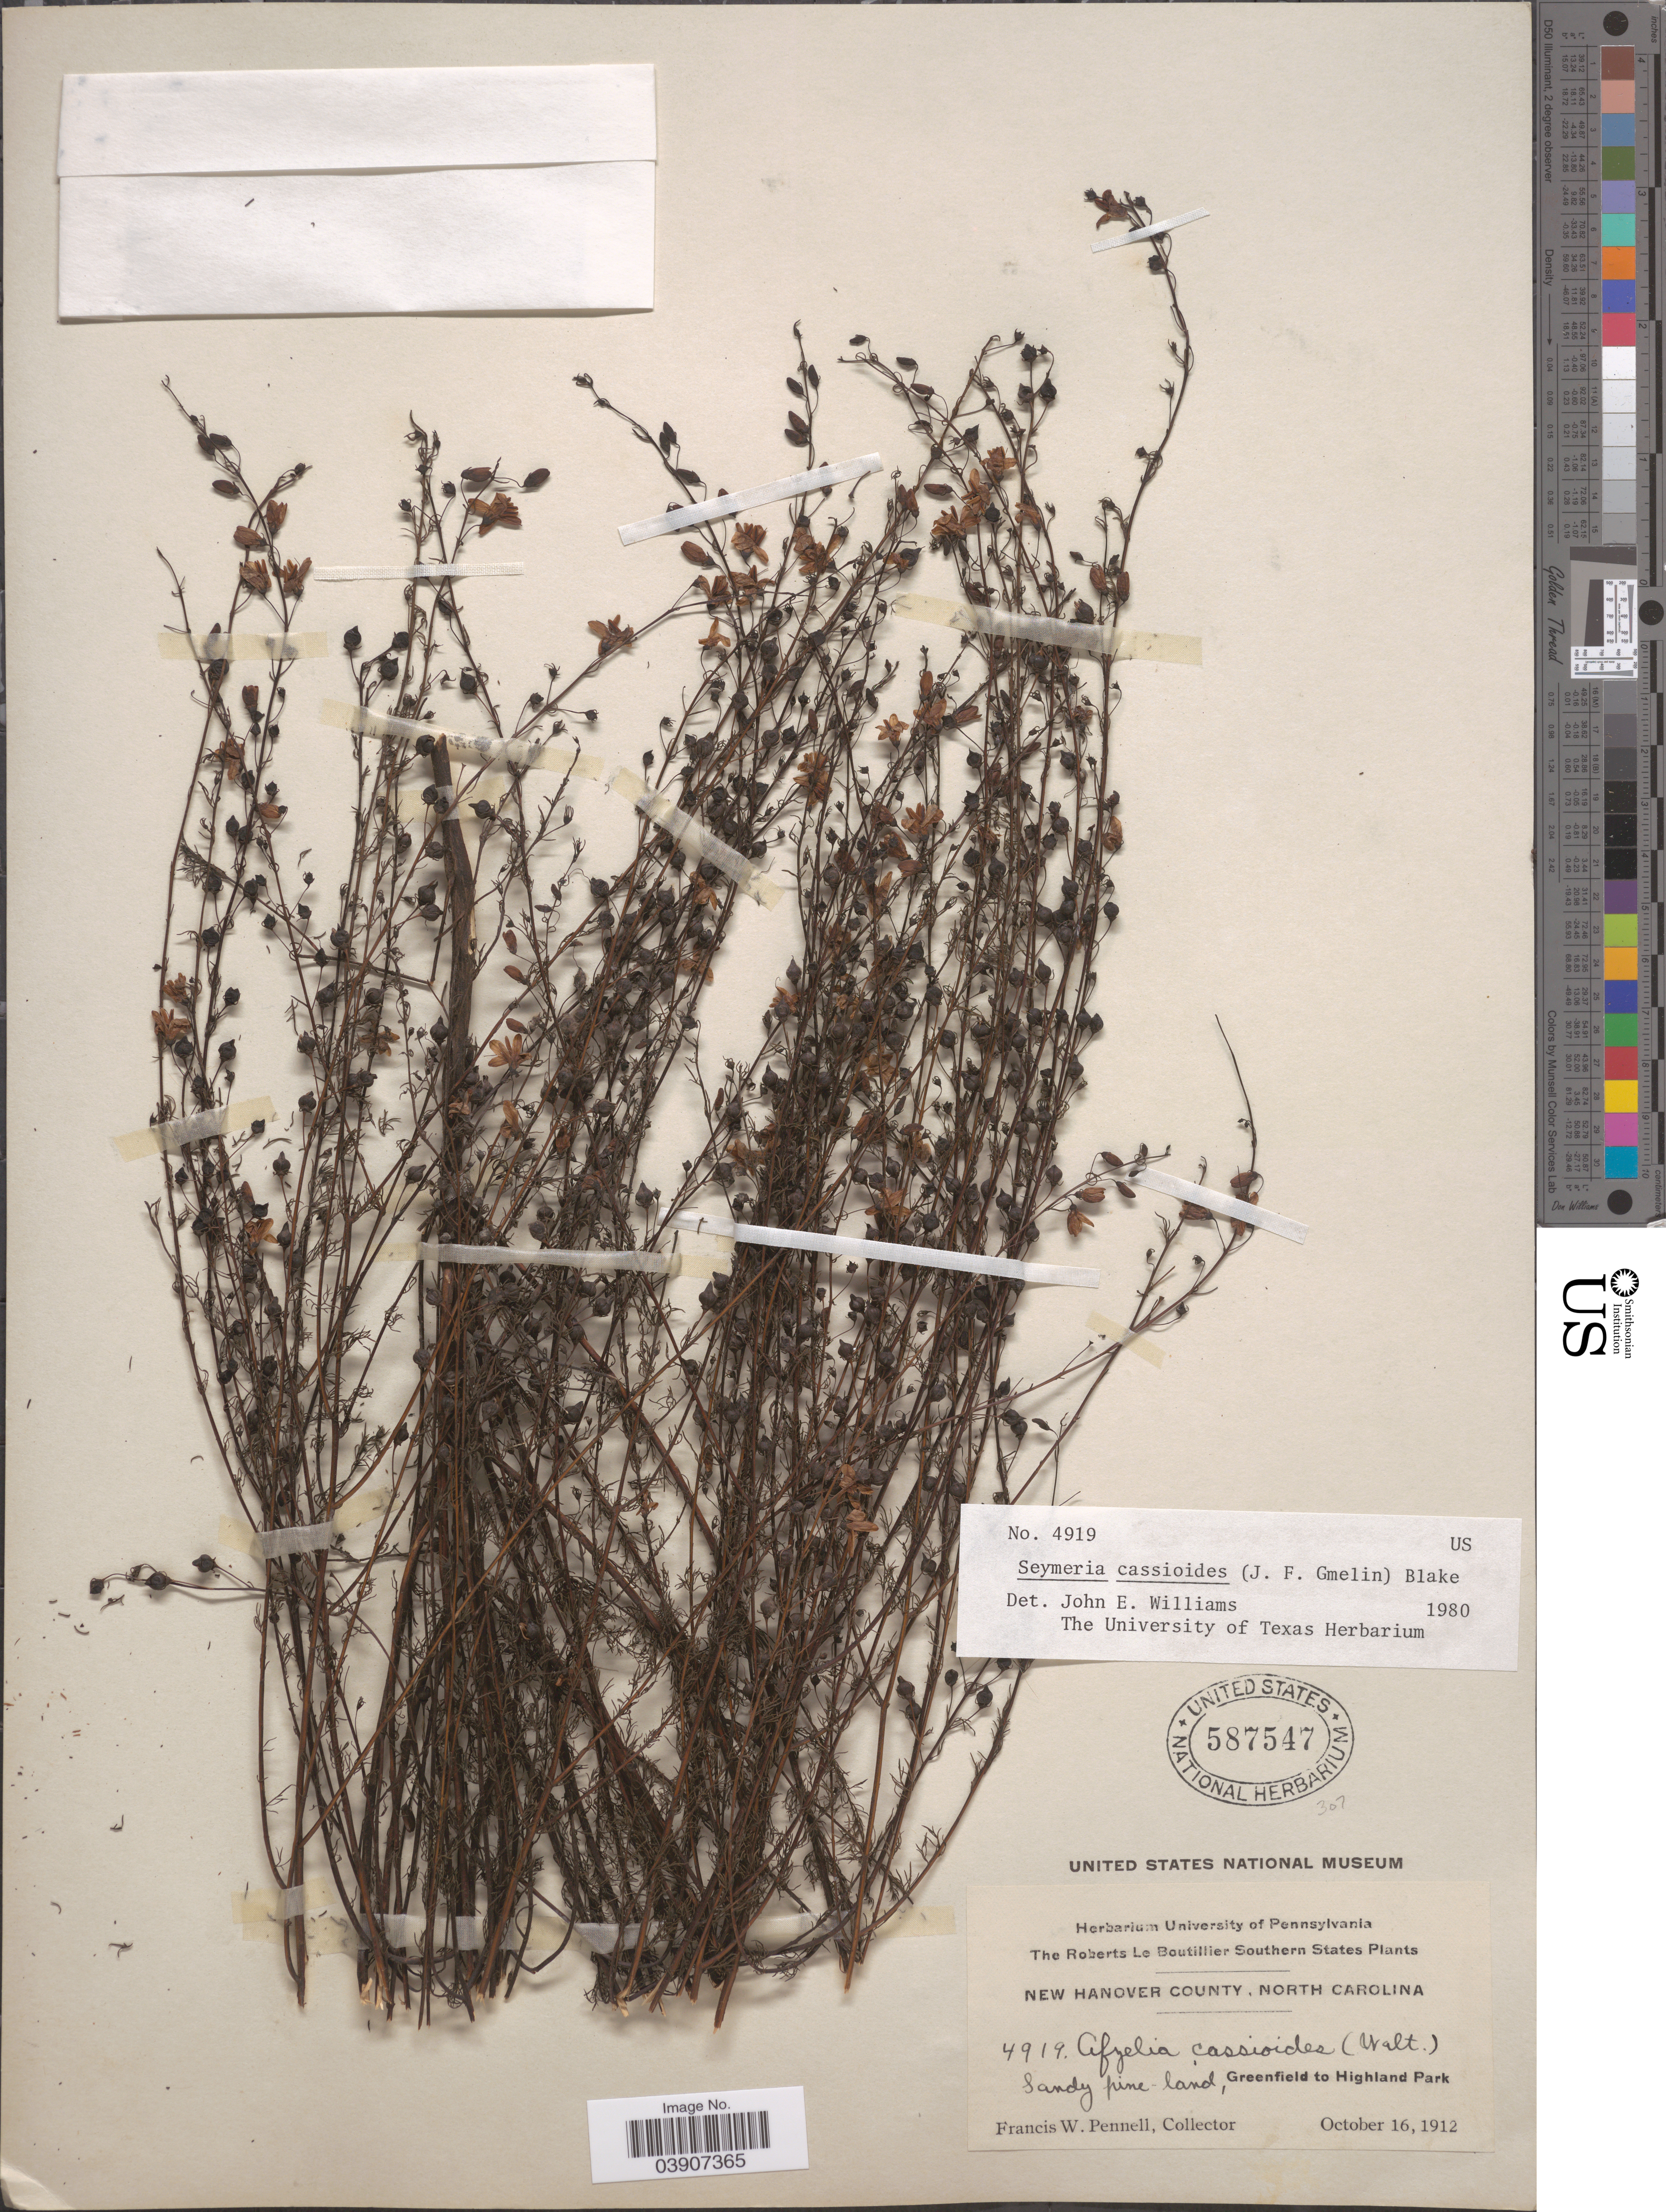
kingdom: Plantae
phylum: Tracheophyta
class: Magnoliopsida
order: Lamiales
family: Orobanchaceae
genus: Seymeria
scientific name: Seymeria cassioides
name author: (J.F. Gmel.) S.F. Blake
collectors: F. W. Pennell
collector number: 4919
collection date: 1912-10-16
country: United States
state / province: North Carolina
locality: New Hanover County. Sandy pine land, Greenfield to Highland Park.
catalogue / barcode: US 587547